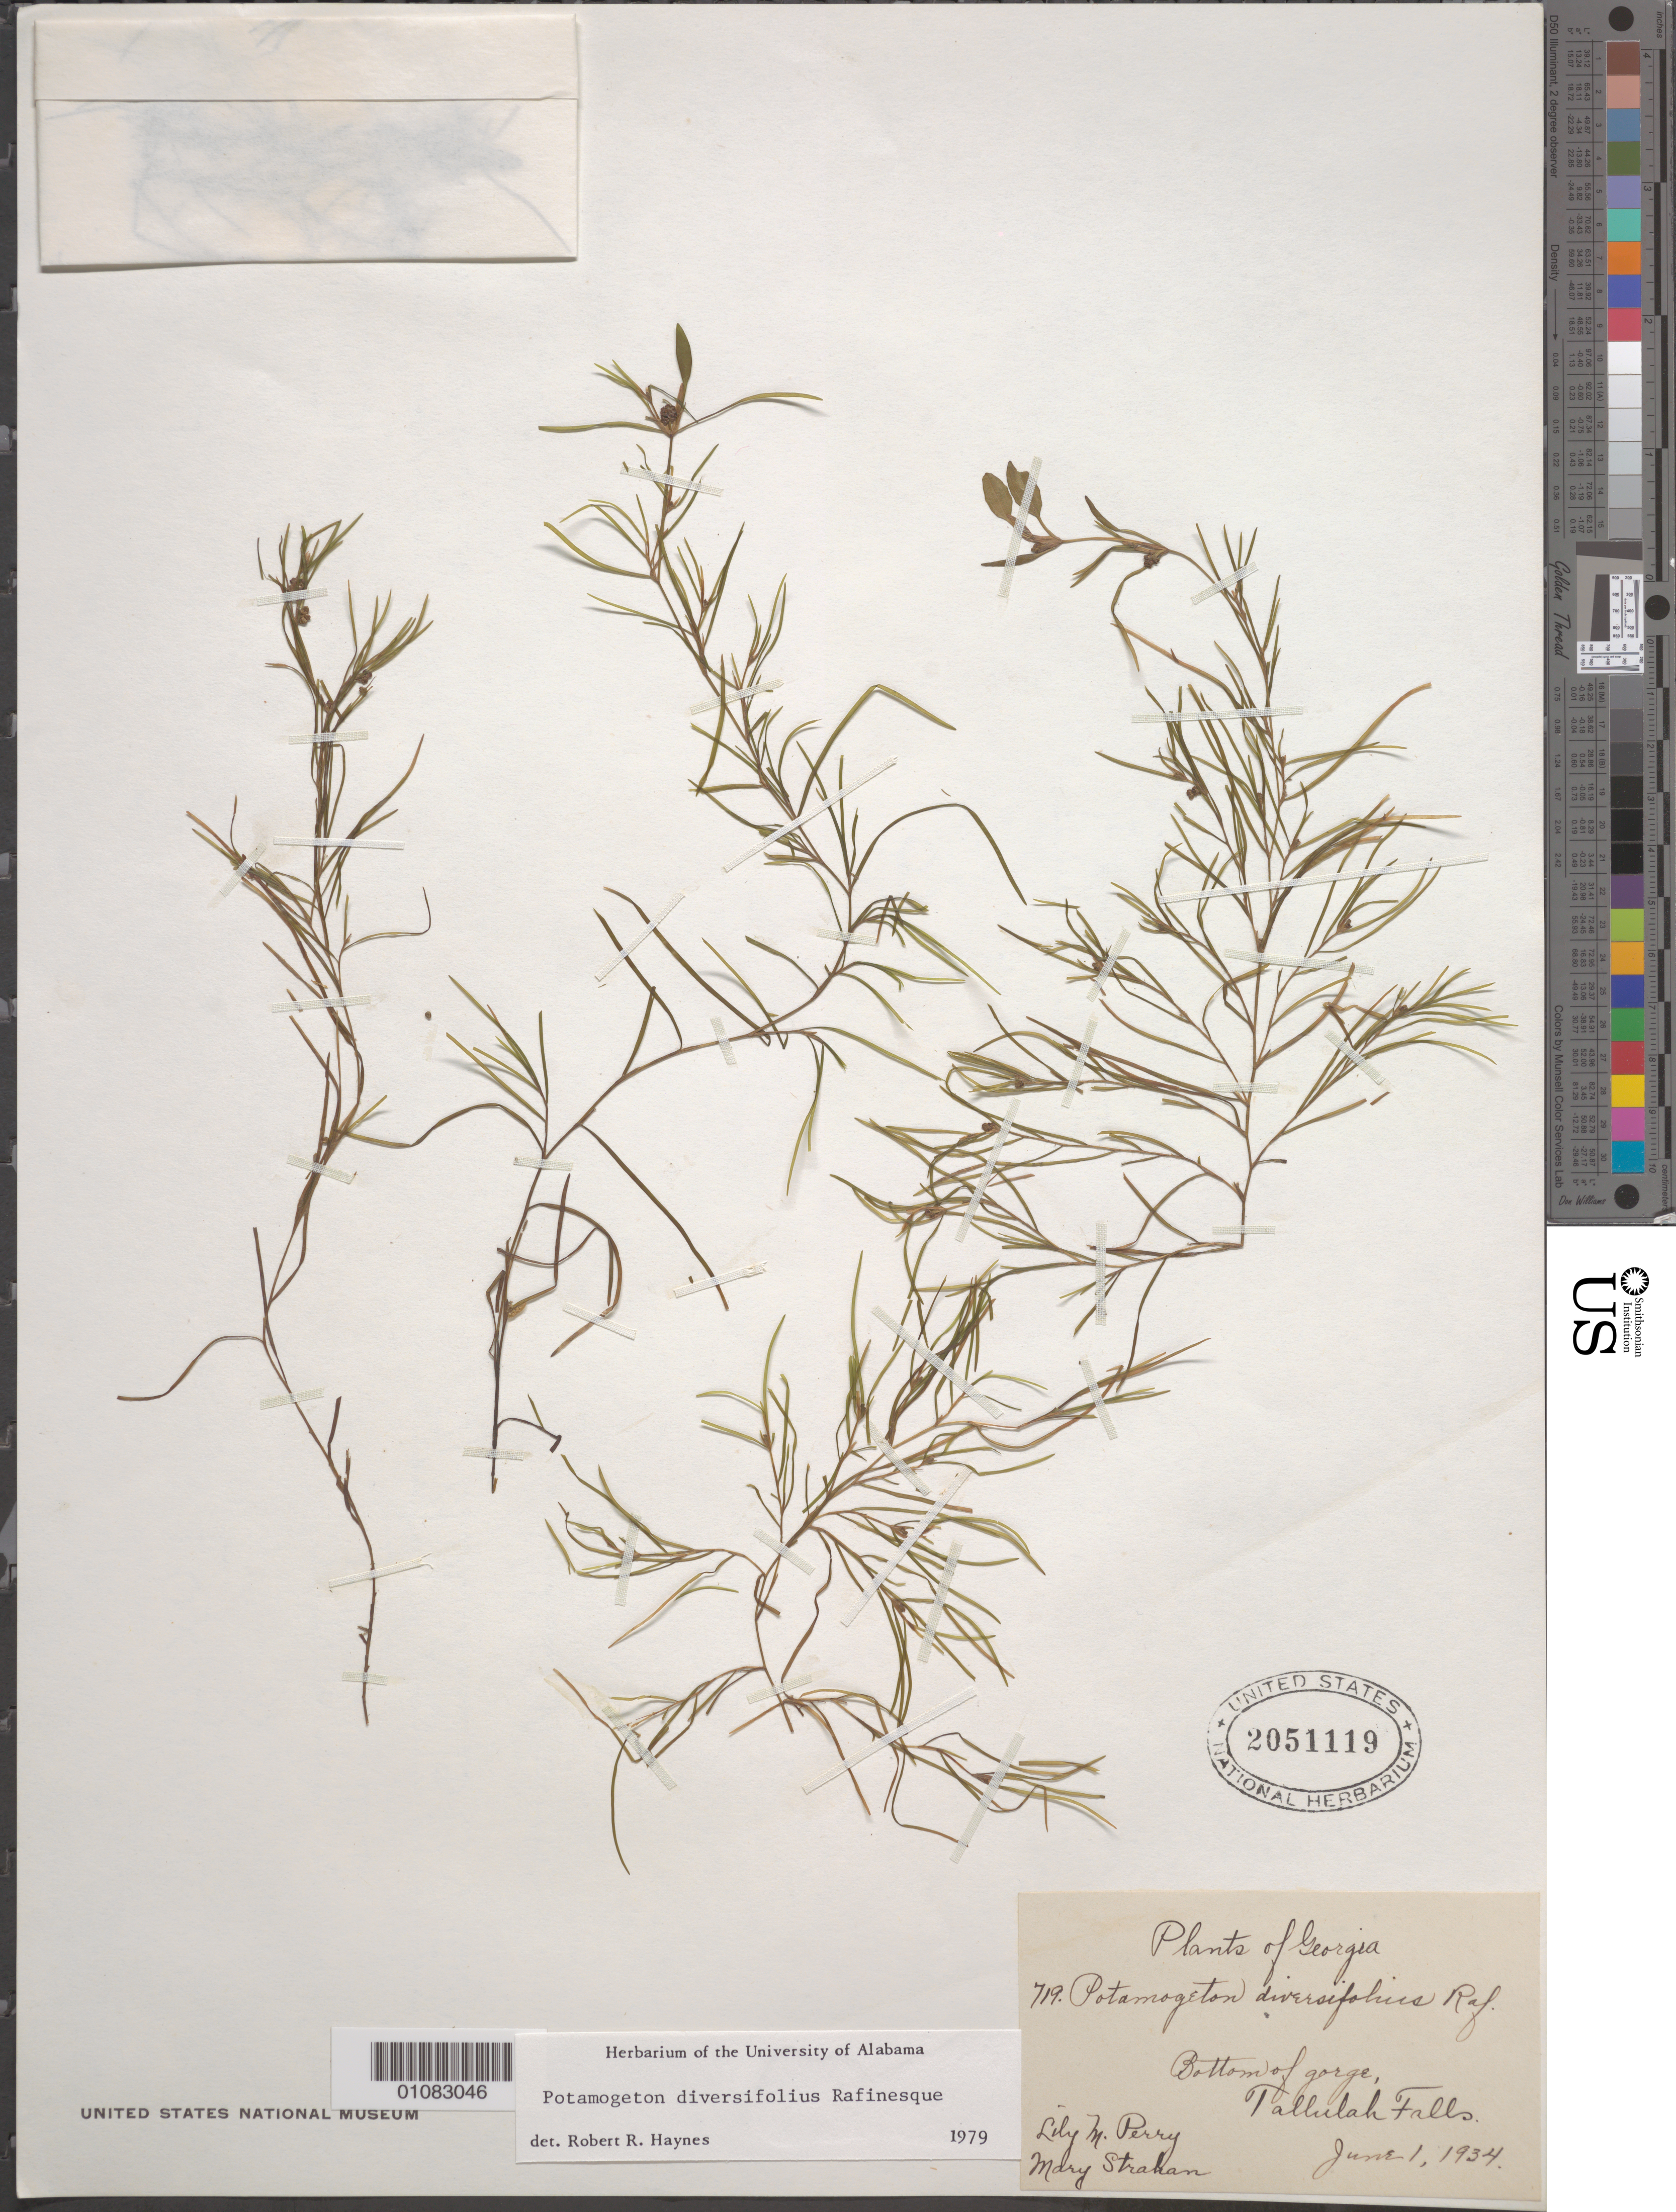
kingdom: Plantae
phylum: Tracheophyta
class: Liliopsida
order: Alismatales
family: Potamogetonaceae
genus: Potamogeton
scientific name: Potamogeton diversifolius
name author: Raf.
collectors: L. M. Perry & M. Strahan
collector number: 719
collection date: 1934-06-16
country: United States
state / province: Georgia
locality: Tallulah Falls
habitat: Bottom of gorge.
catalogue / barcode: US 2051119